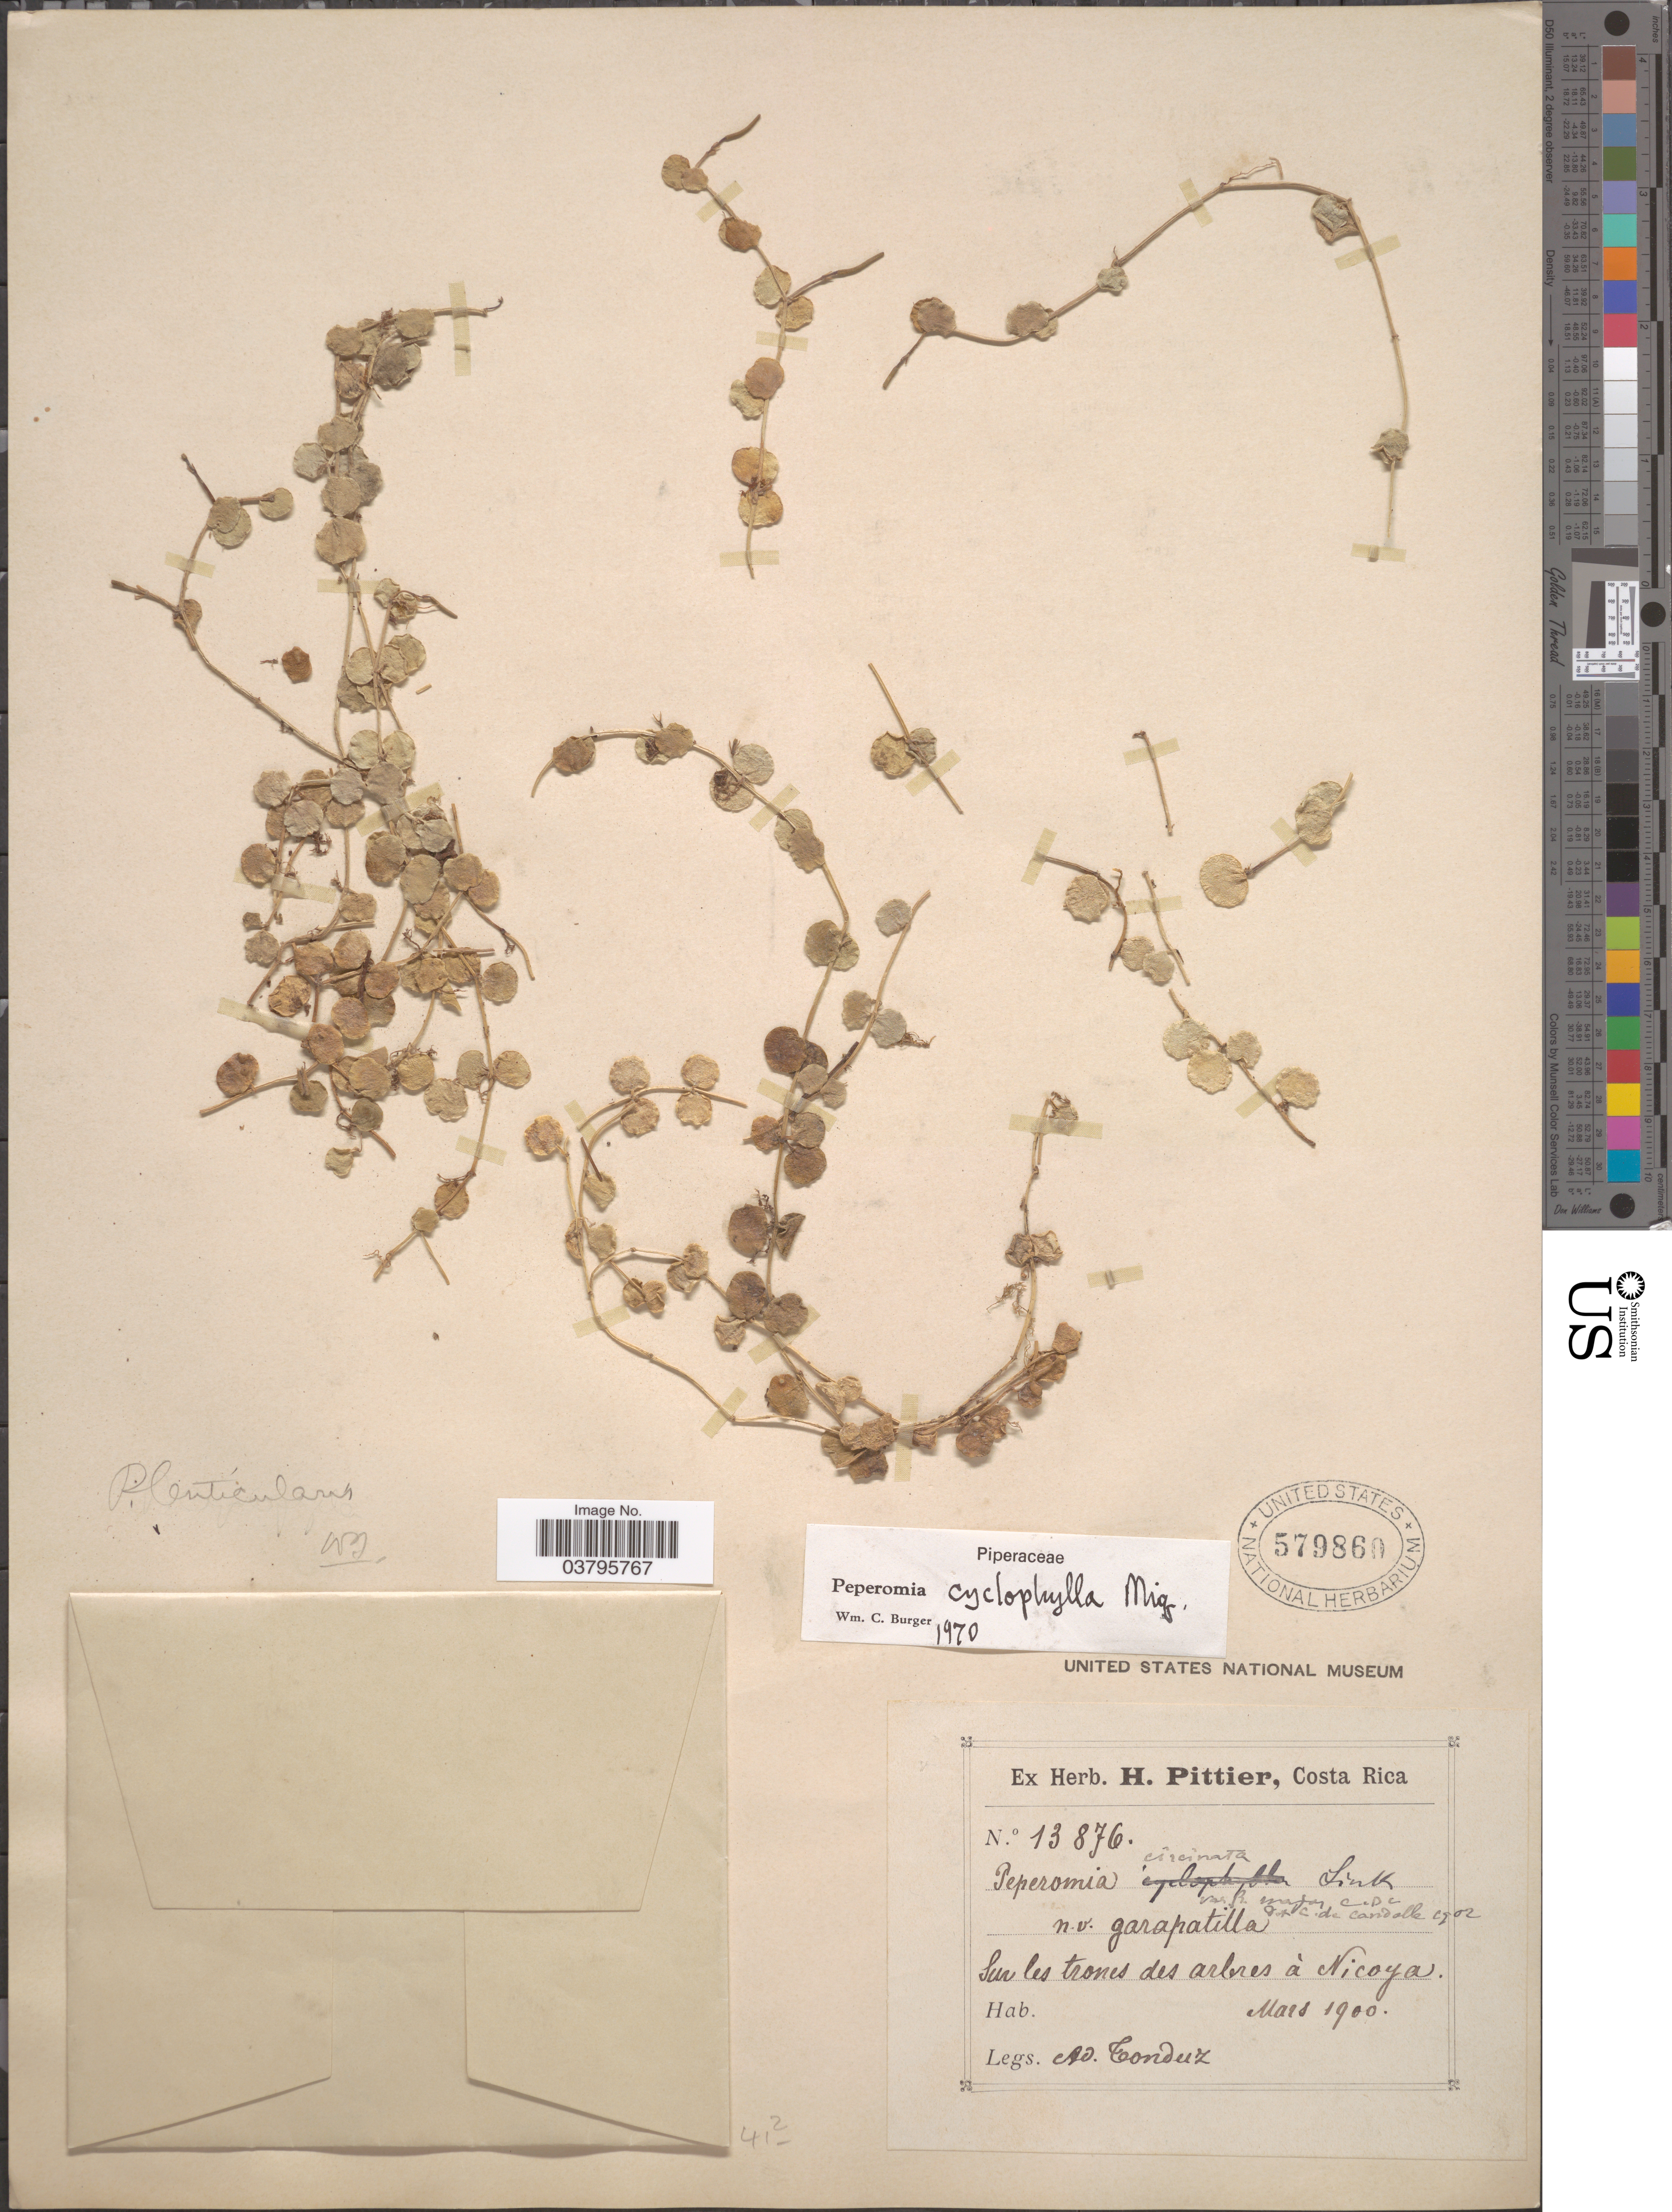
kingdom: Plantae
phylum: Tracheophyta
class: Magnoliopsida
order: Piperales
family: Piperaceae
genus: Peperomia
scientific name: Peperomia cyclophylla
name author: Miq.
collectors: A. Tonduz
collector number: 13876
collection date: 1900-03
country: Costa Rica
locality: Sur les trones des arbres à Nicoya.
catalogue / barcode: US 579860